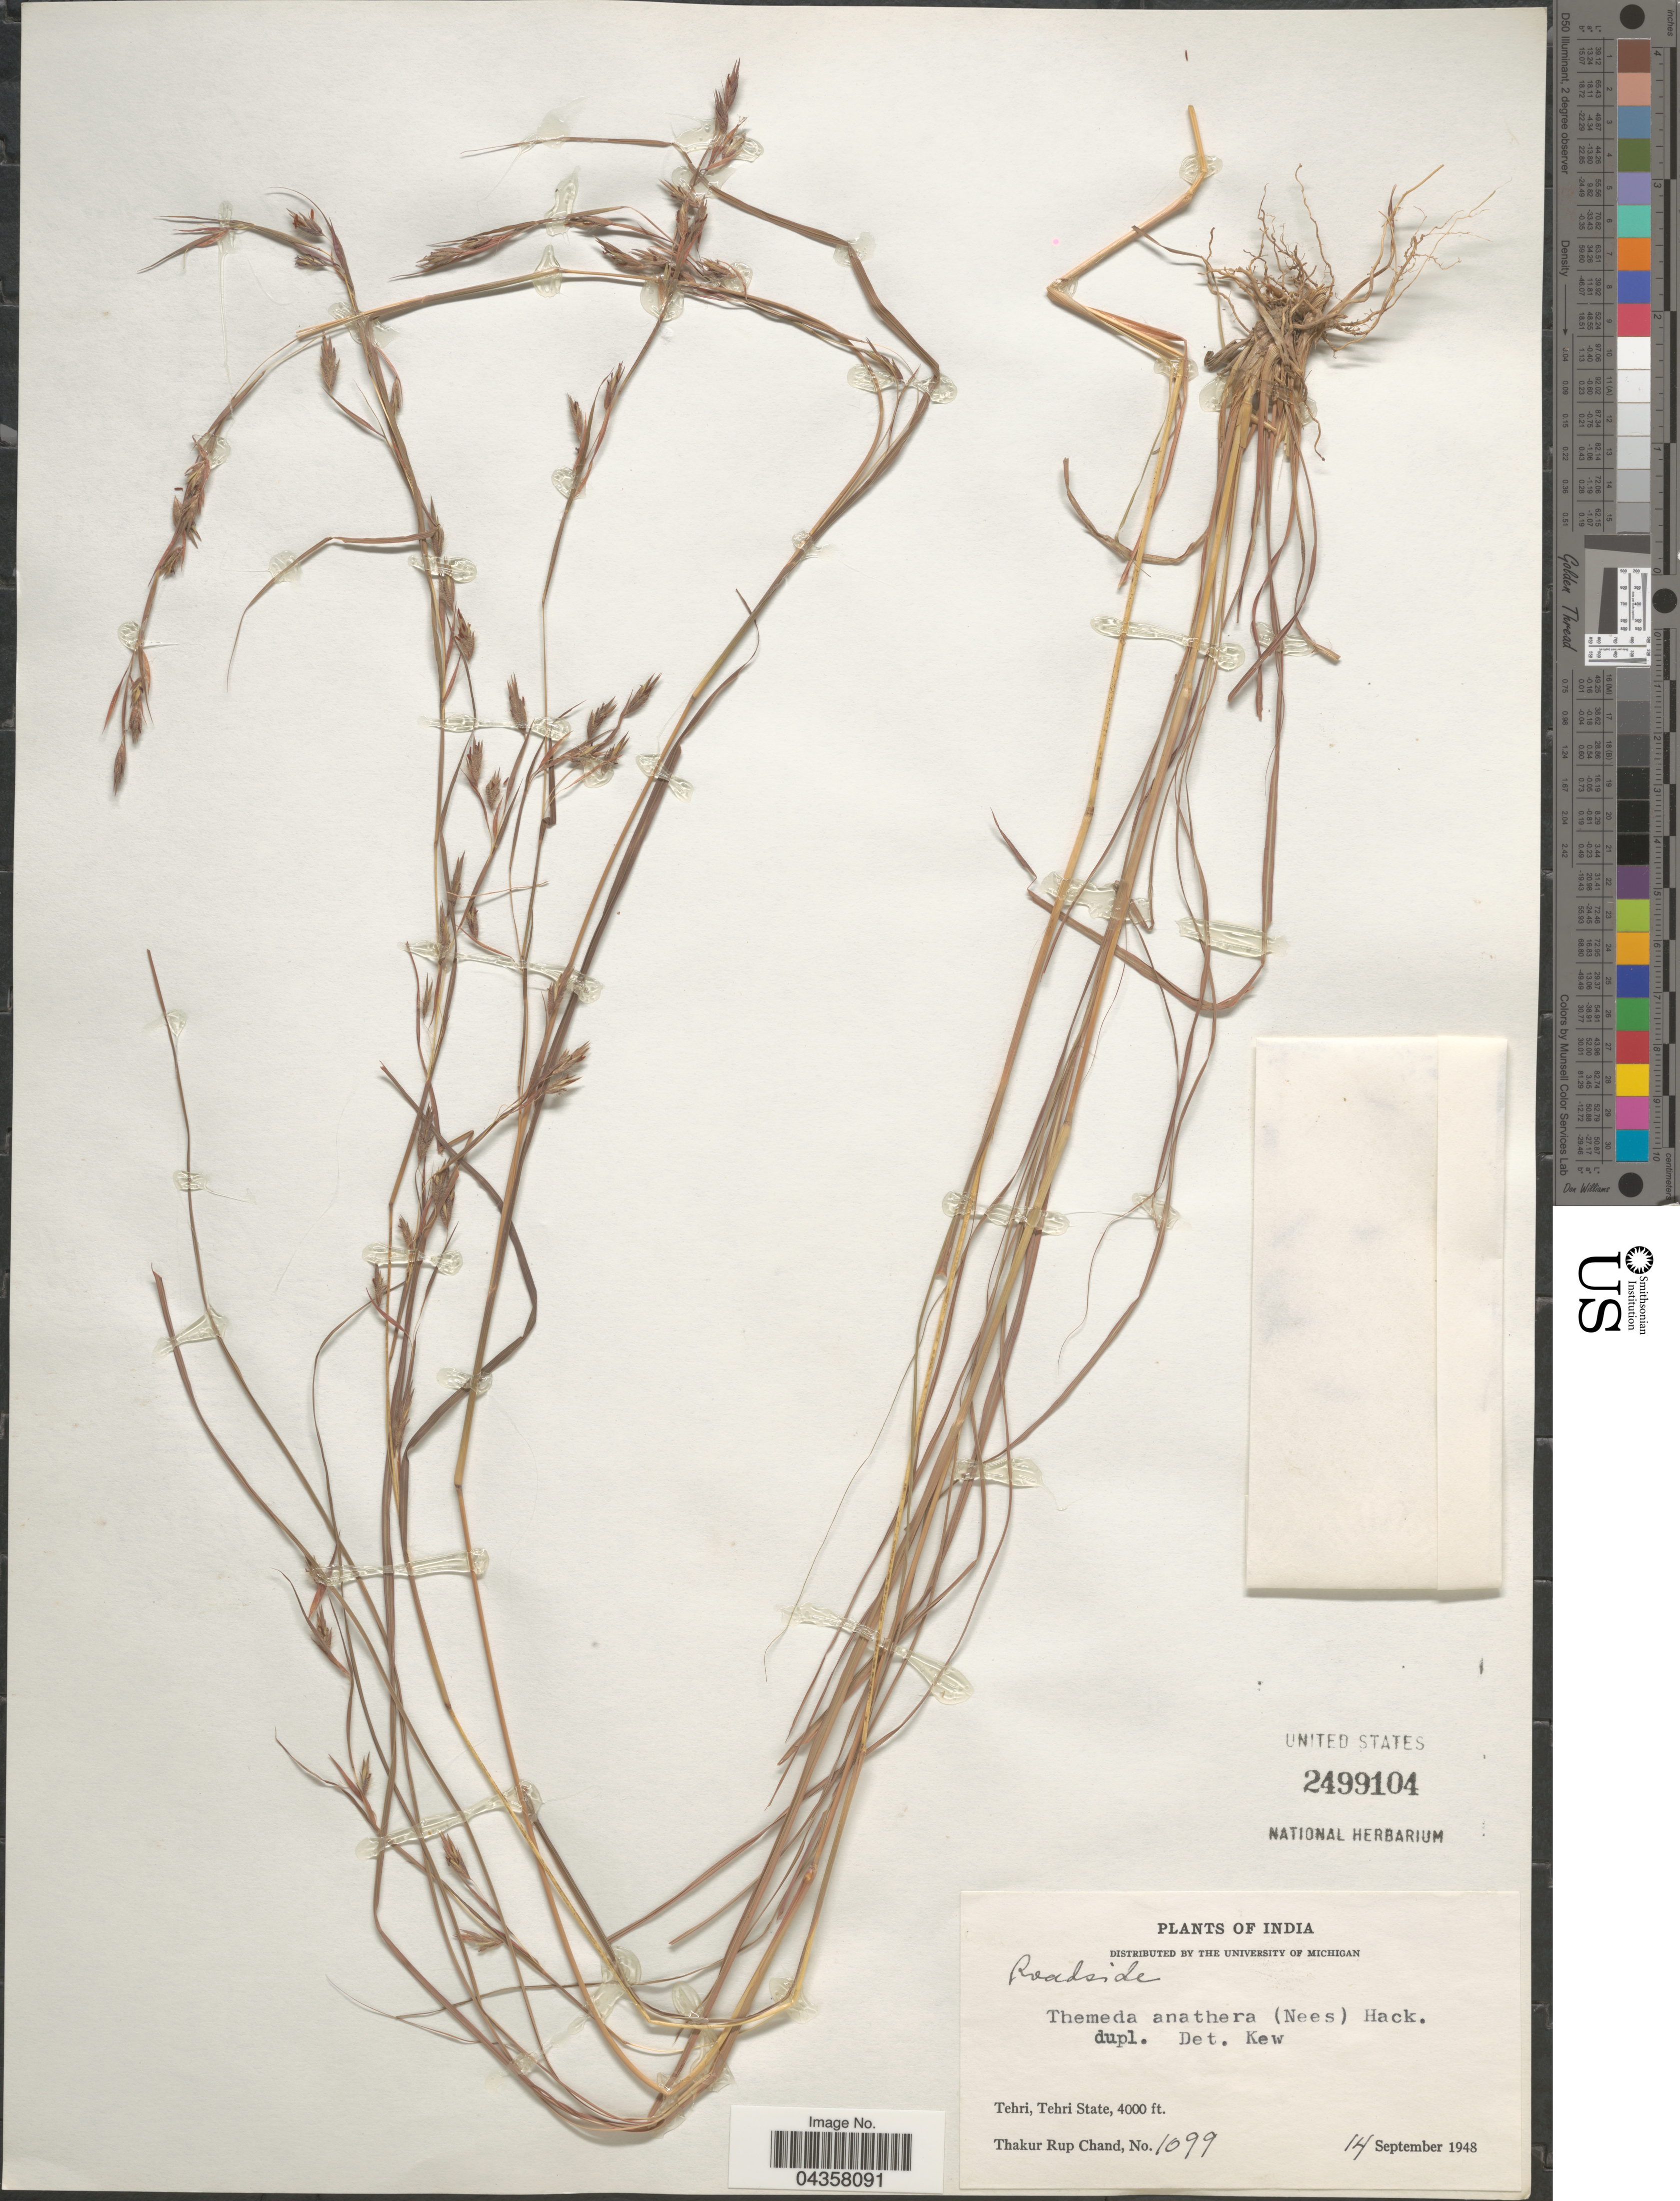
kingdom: Plantae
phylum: Tracheophyta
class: Liliopsida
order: Poales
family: Poaceae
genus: Themeda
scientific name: Themeda anathera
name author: (Nees) Hack.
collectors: T. R. Chand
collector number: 1099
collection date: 1948-09-14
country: India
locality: Tehri, Tehri State.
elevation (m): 1219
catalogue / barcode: US 2499104